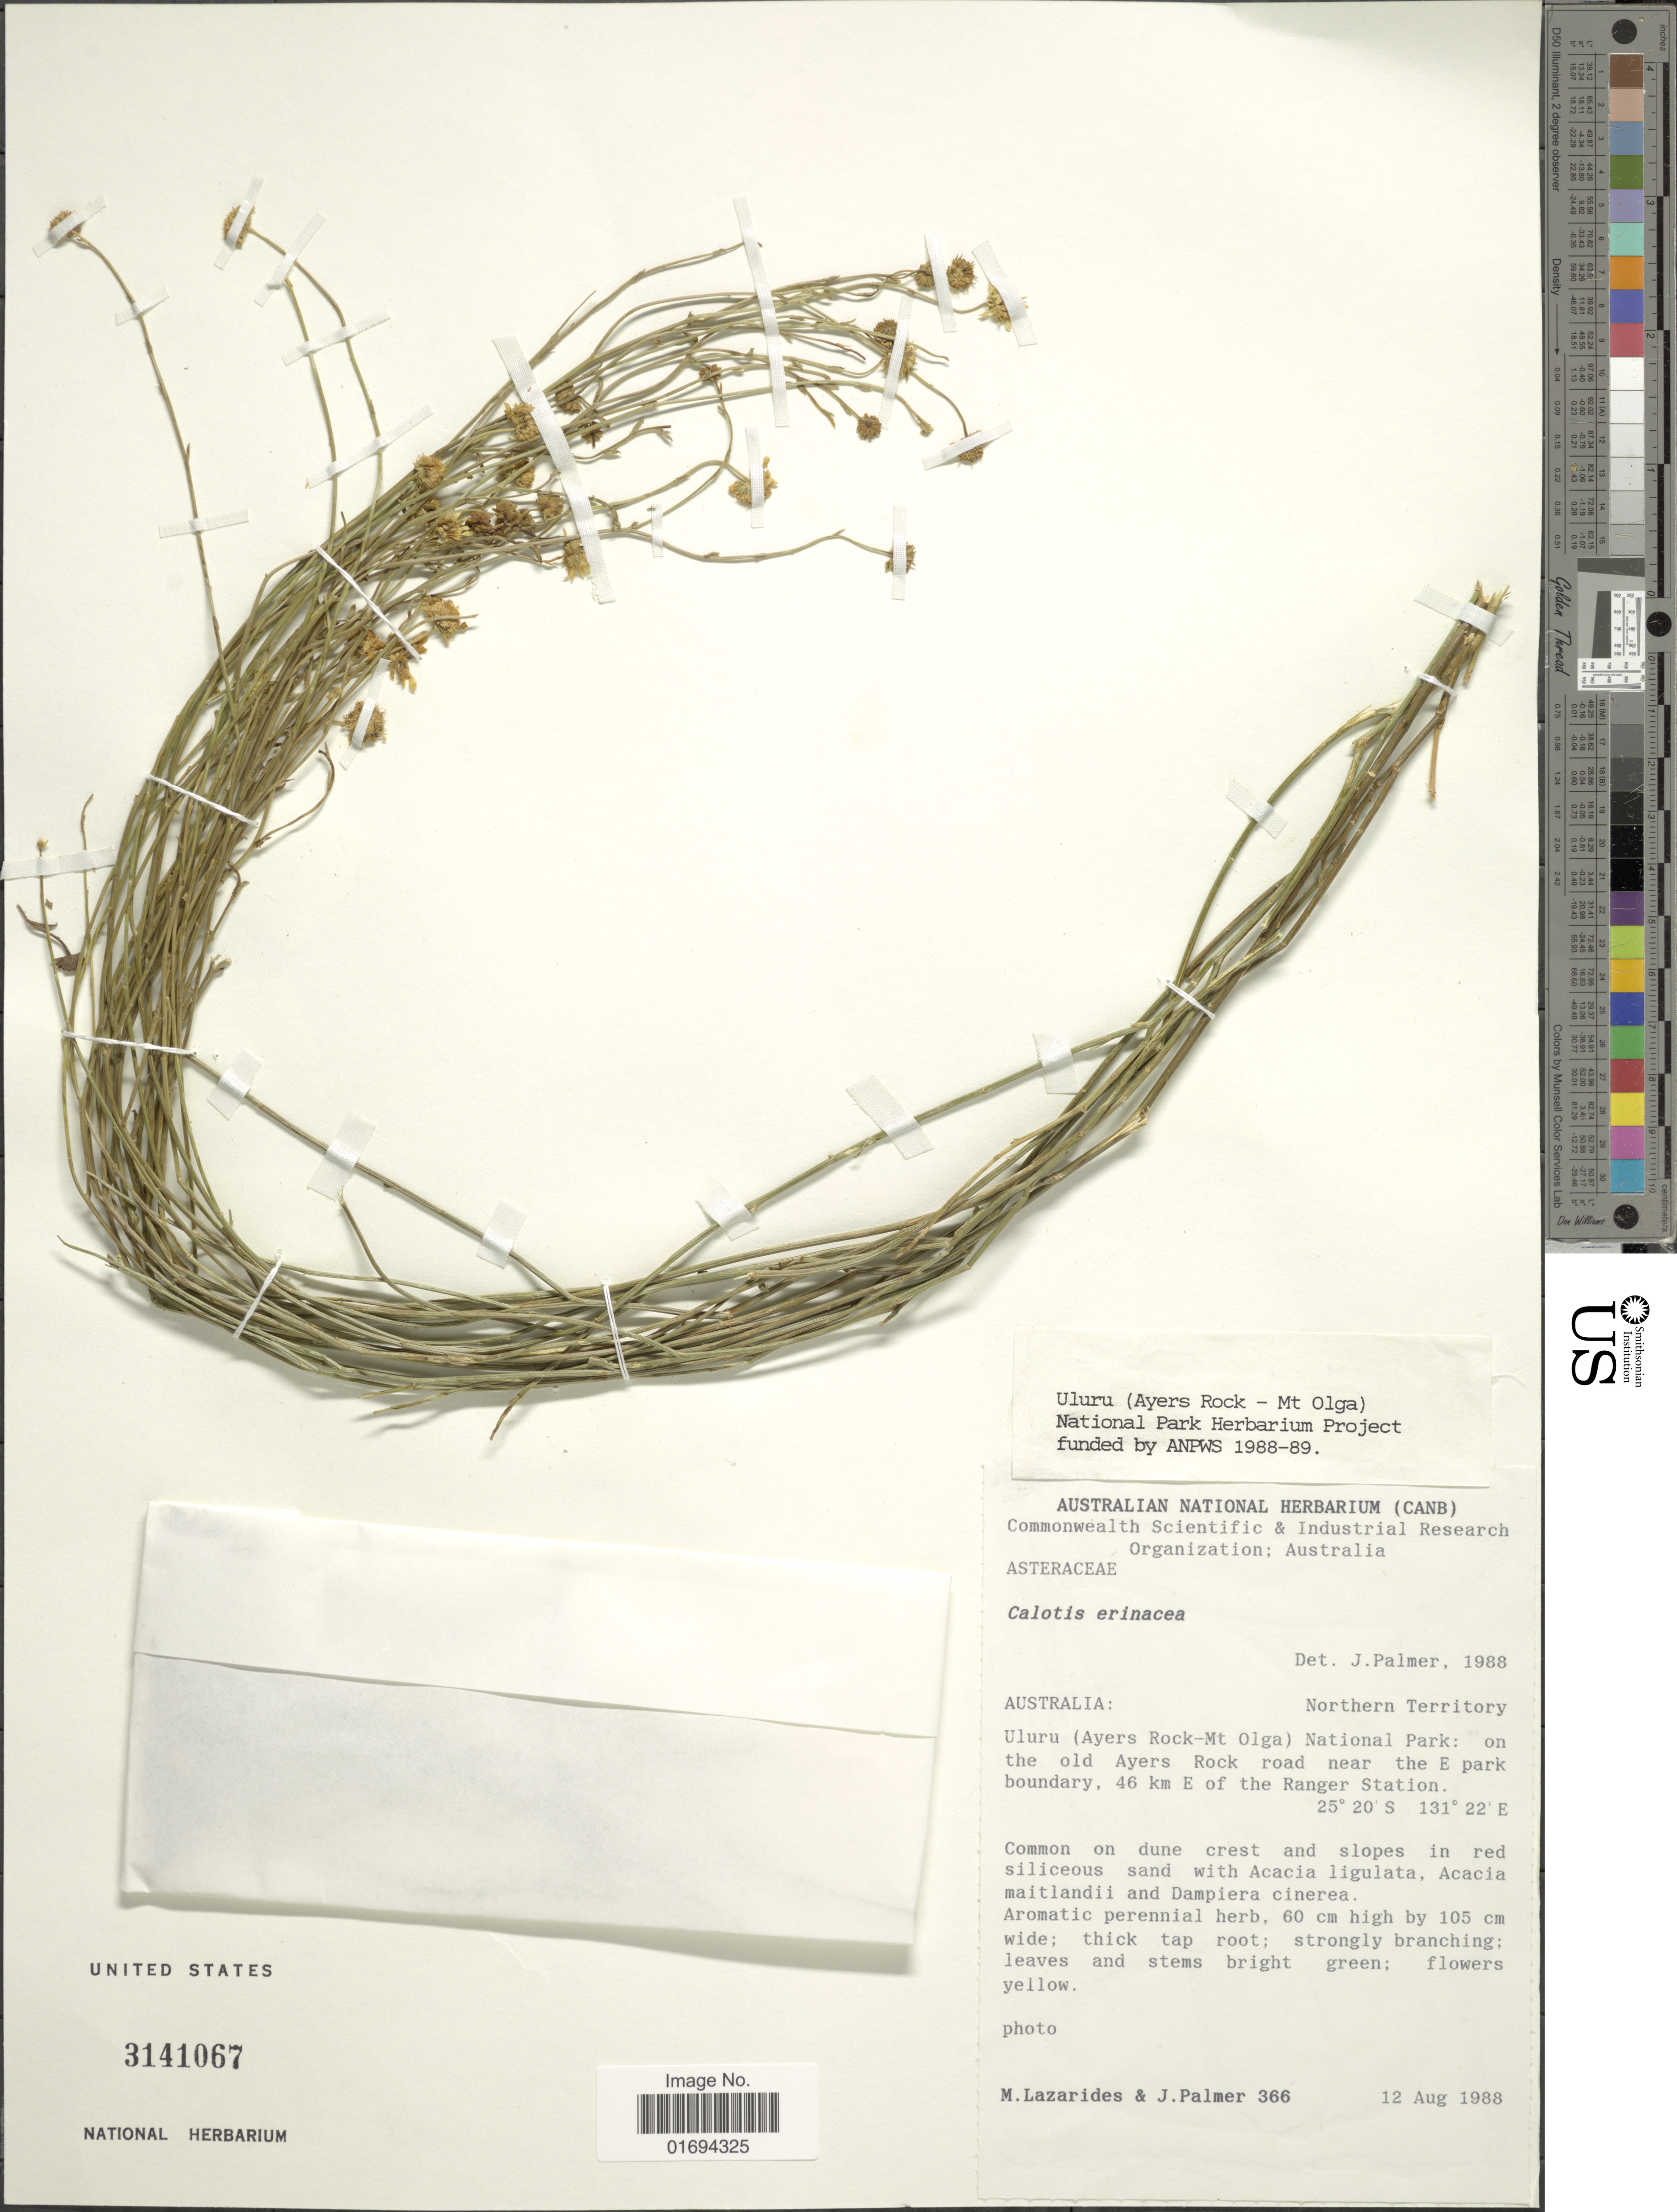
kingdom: Plantae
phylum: Tracheophyta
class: Magnoliopsida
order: Asterales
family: Asteraceae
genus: Calotis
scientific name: Calotis erinacea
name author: Steetz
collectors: M. Lazarides & J. Palmer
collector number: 366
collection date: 1988-08-12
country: Australia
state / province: Northern Territory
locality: Northern Territory, Uluru (Ayers Rock-Mt Olga) National Park: on the old Ayers Rock road near the E park Boundary, 46 km E of the Ranger Station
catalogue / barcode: US 3141067